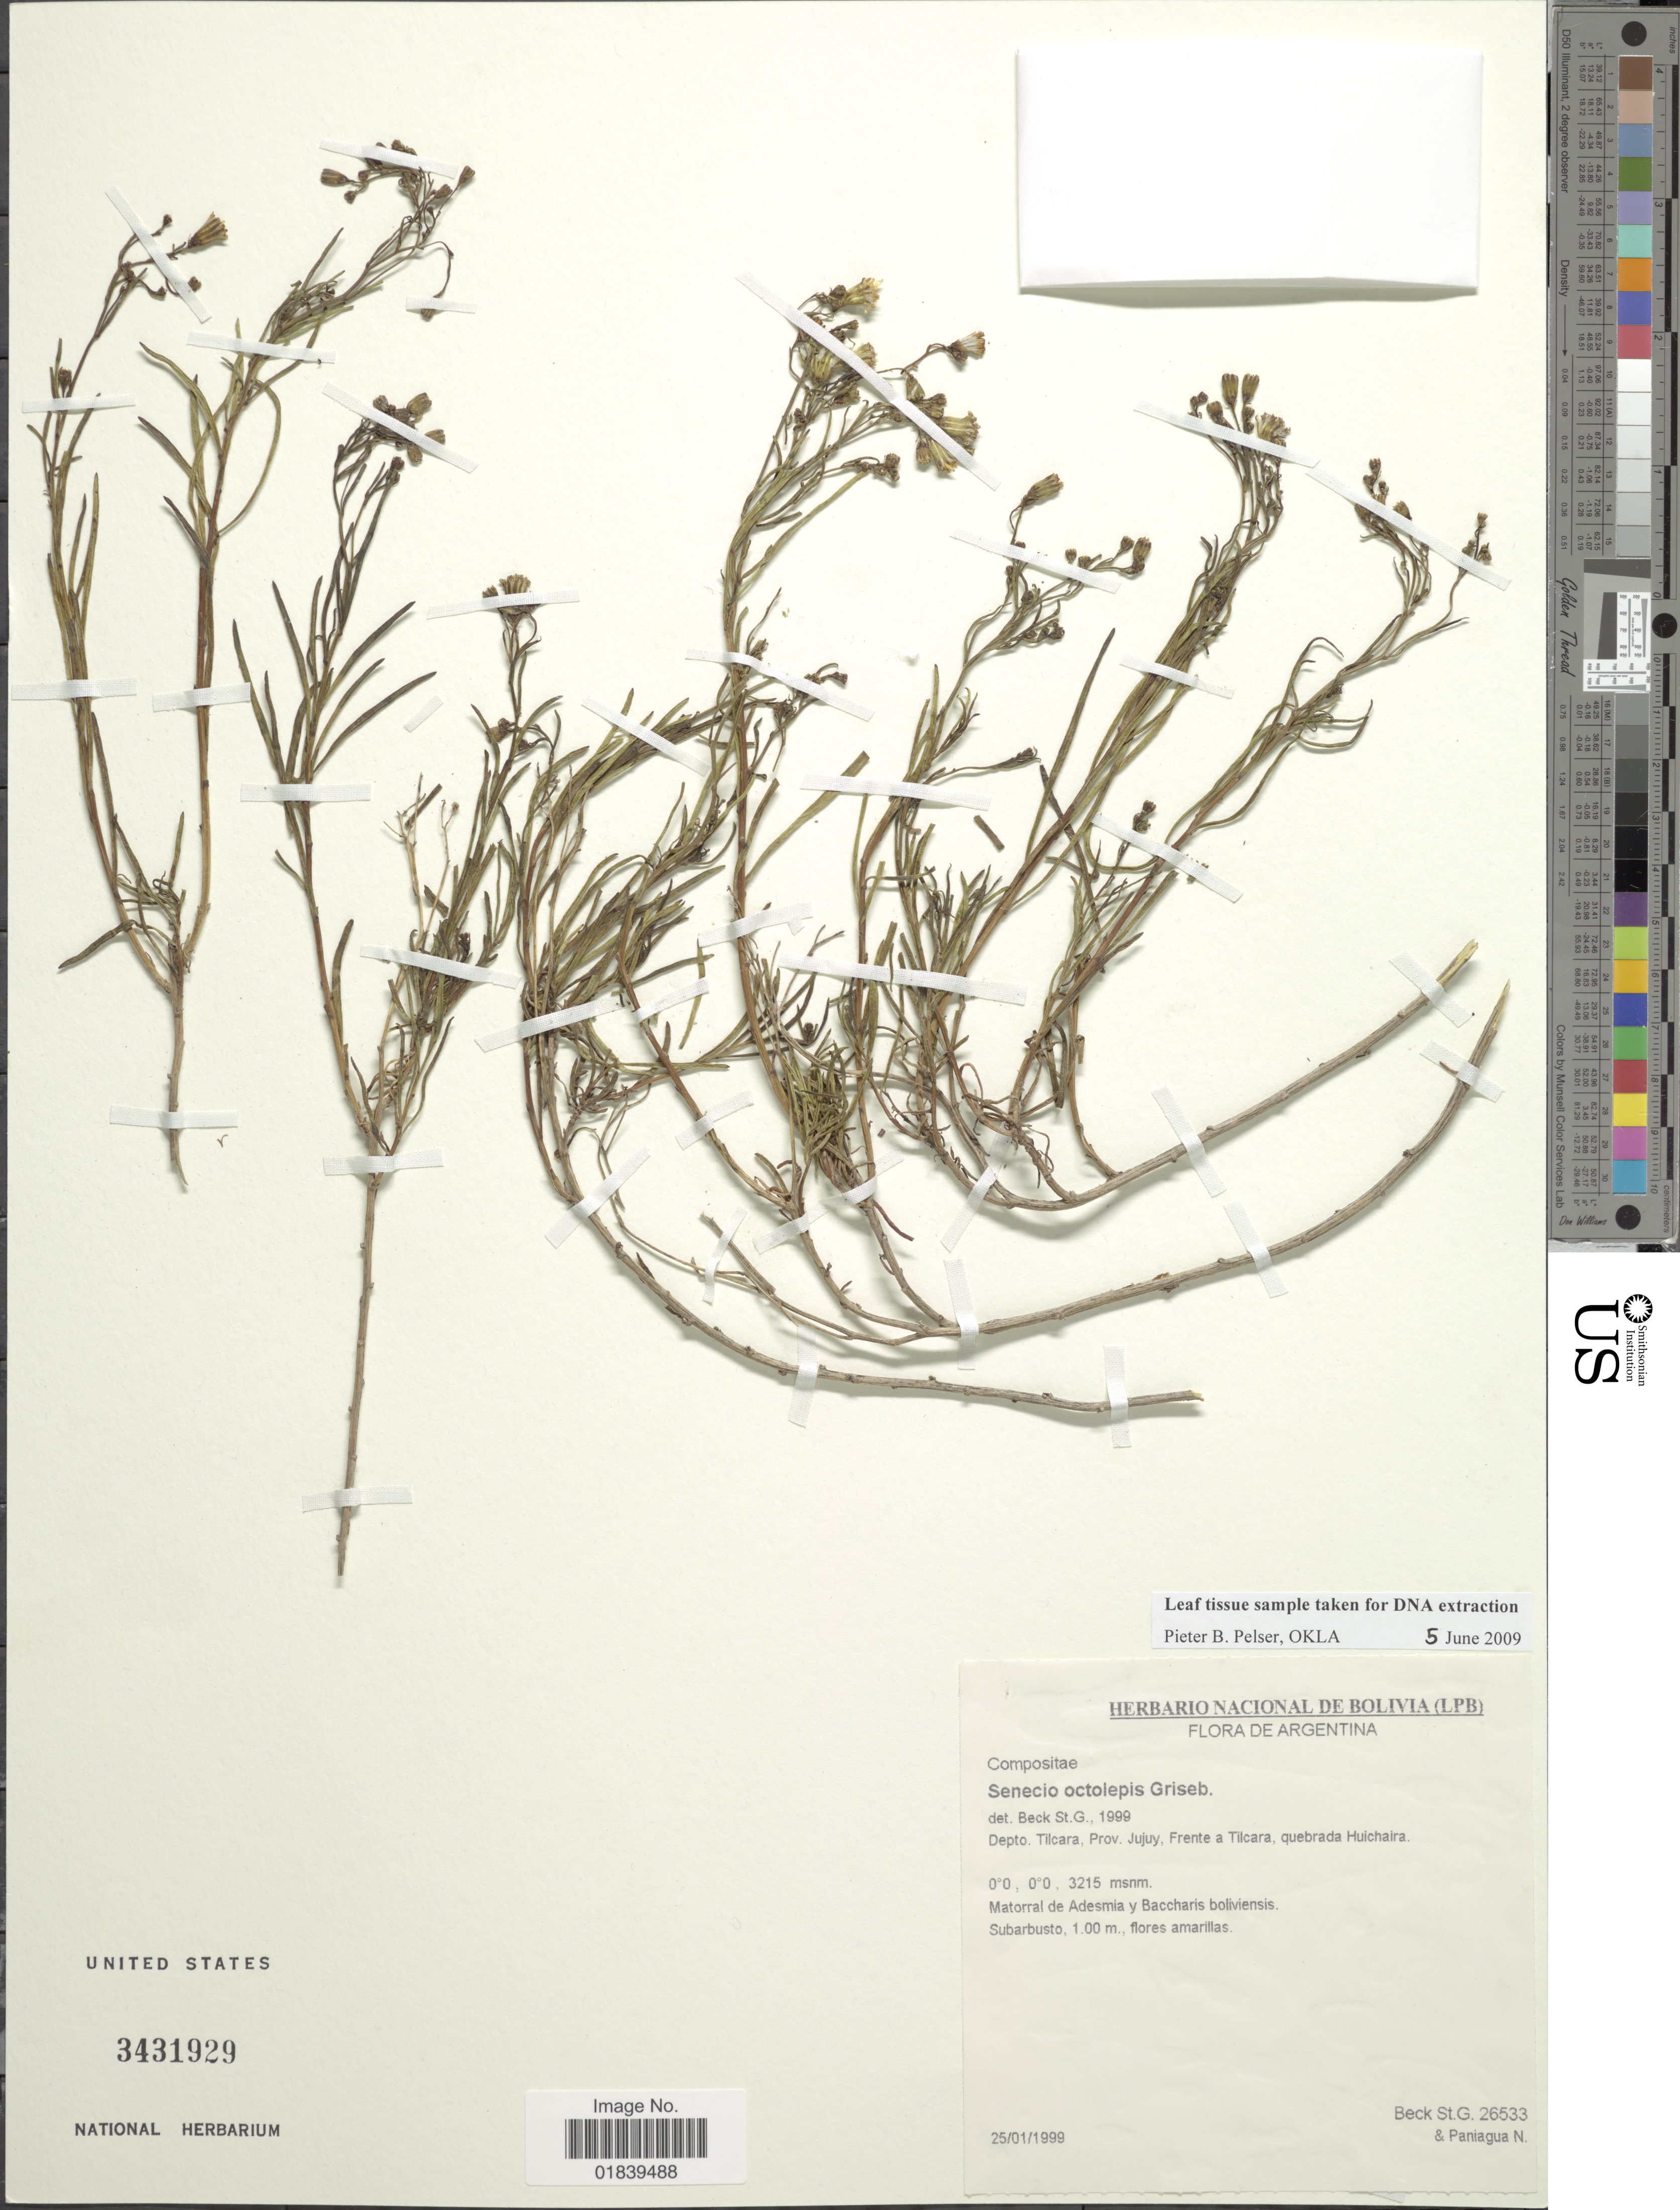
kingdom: Plantae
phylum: Tracheophyta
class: Magnoliopsida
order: Asterales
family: Asteraceae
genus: Senecio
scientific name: Senecio octolepis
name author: Griseb.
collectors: S. G. Beck & N. Paniagua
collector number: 26533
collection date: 1999-01-25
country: Argentina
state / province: Jujuy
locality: Depto. Tilcara, Prov. Jujuy. Frente a Tilcara, quebrada Huichaira.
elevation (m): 3215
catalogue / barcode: US 3431929